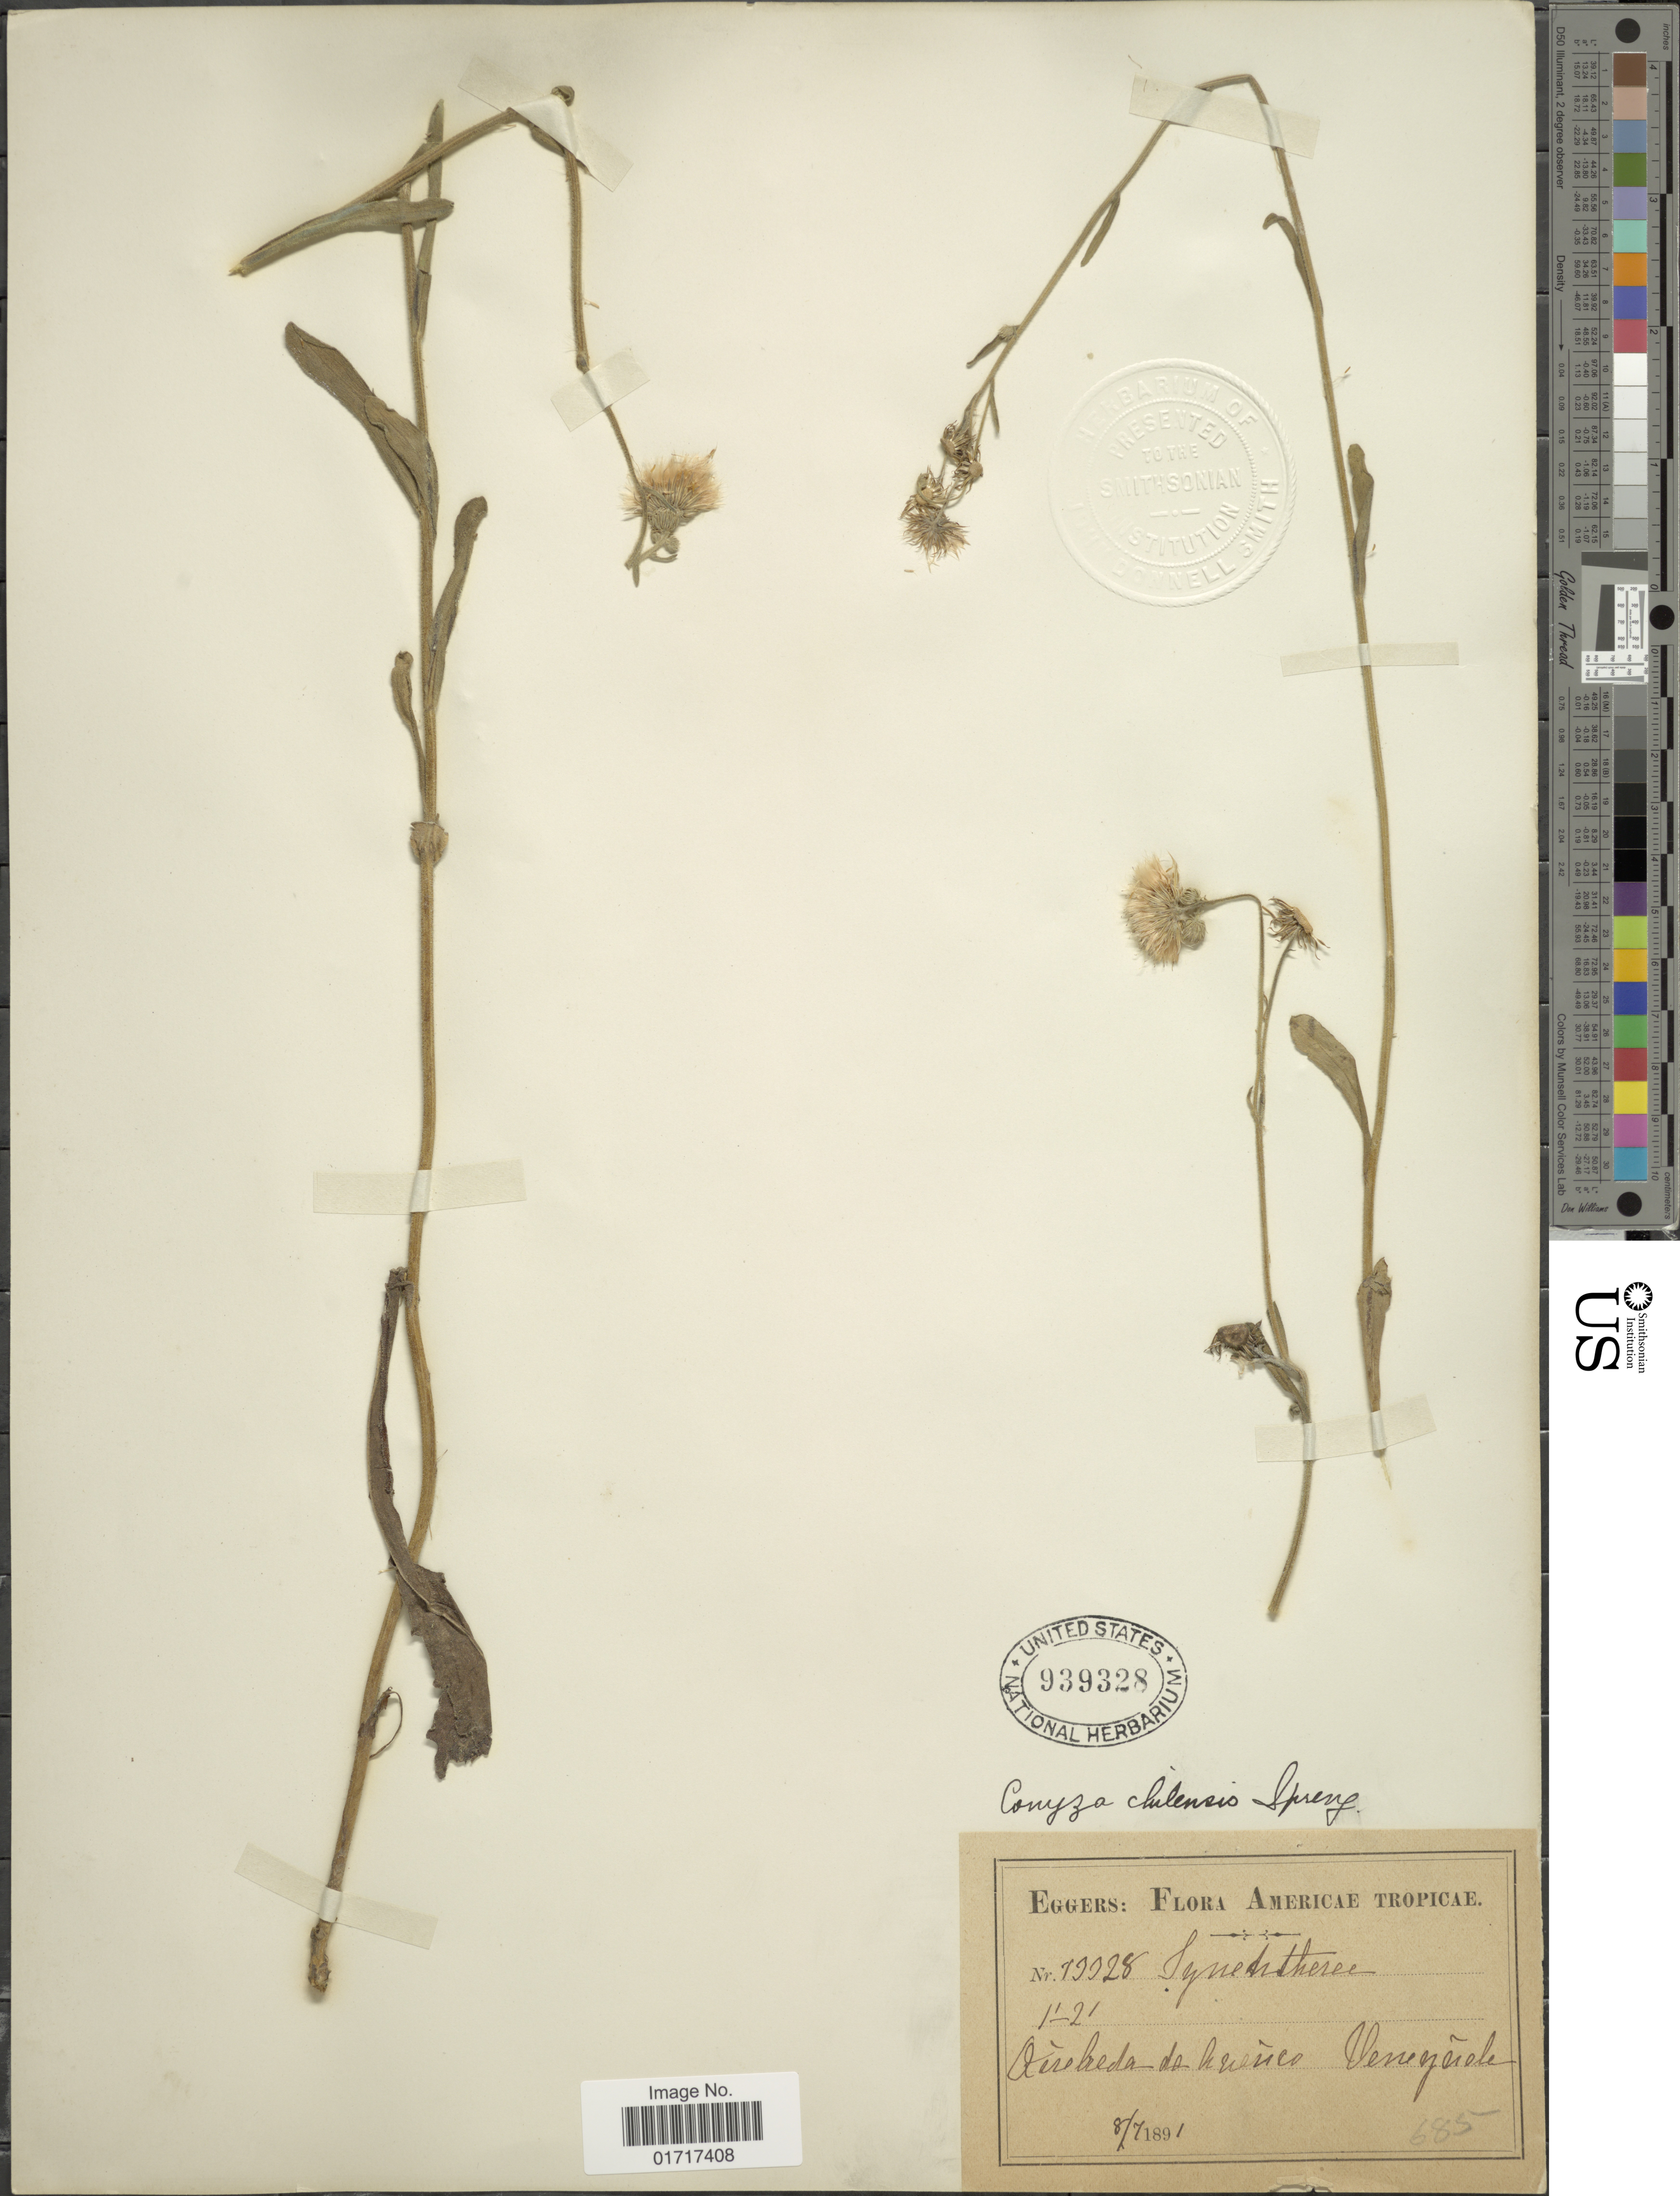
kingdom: Plantae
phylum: Tracheophyta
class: Magnoliopsida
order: Asterales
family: Asteraceae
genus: Conyza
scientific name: Conyza primulaefolia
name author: (Lam.) Cuatrec. & Lourteig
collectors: -. Eggers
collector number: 13328*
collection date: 1891-07-08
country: Venezuela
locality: Quebrada da Quenco, Americae Tropicae.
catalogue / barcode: US 939328